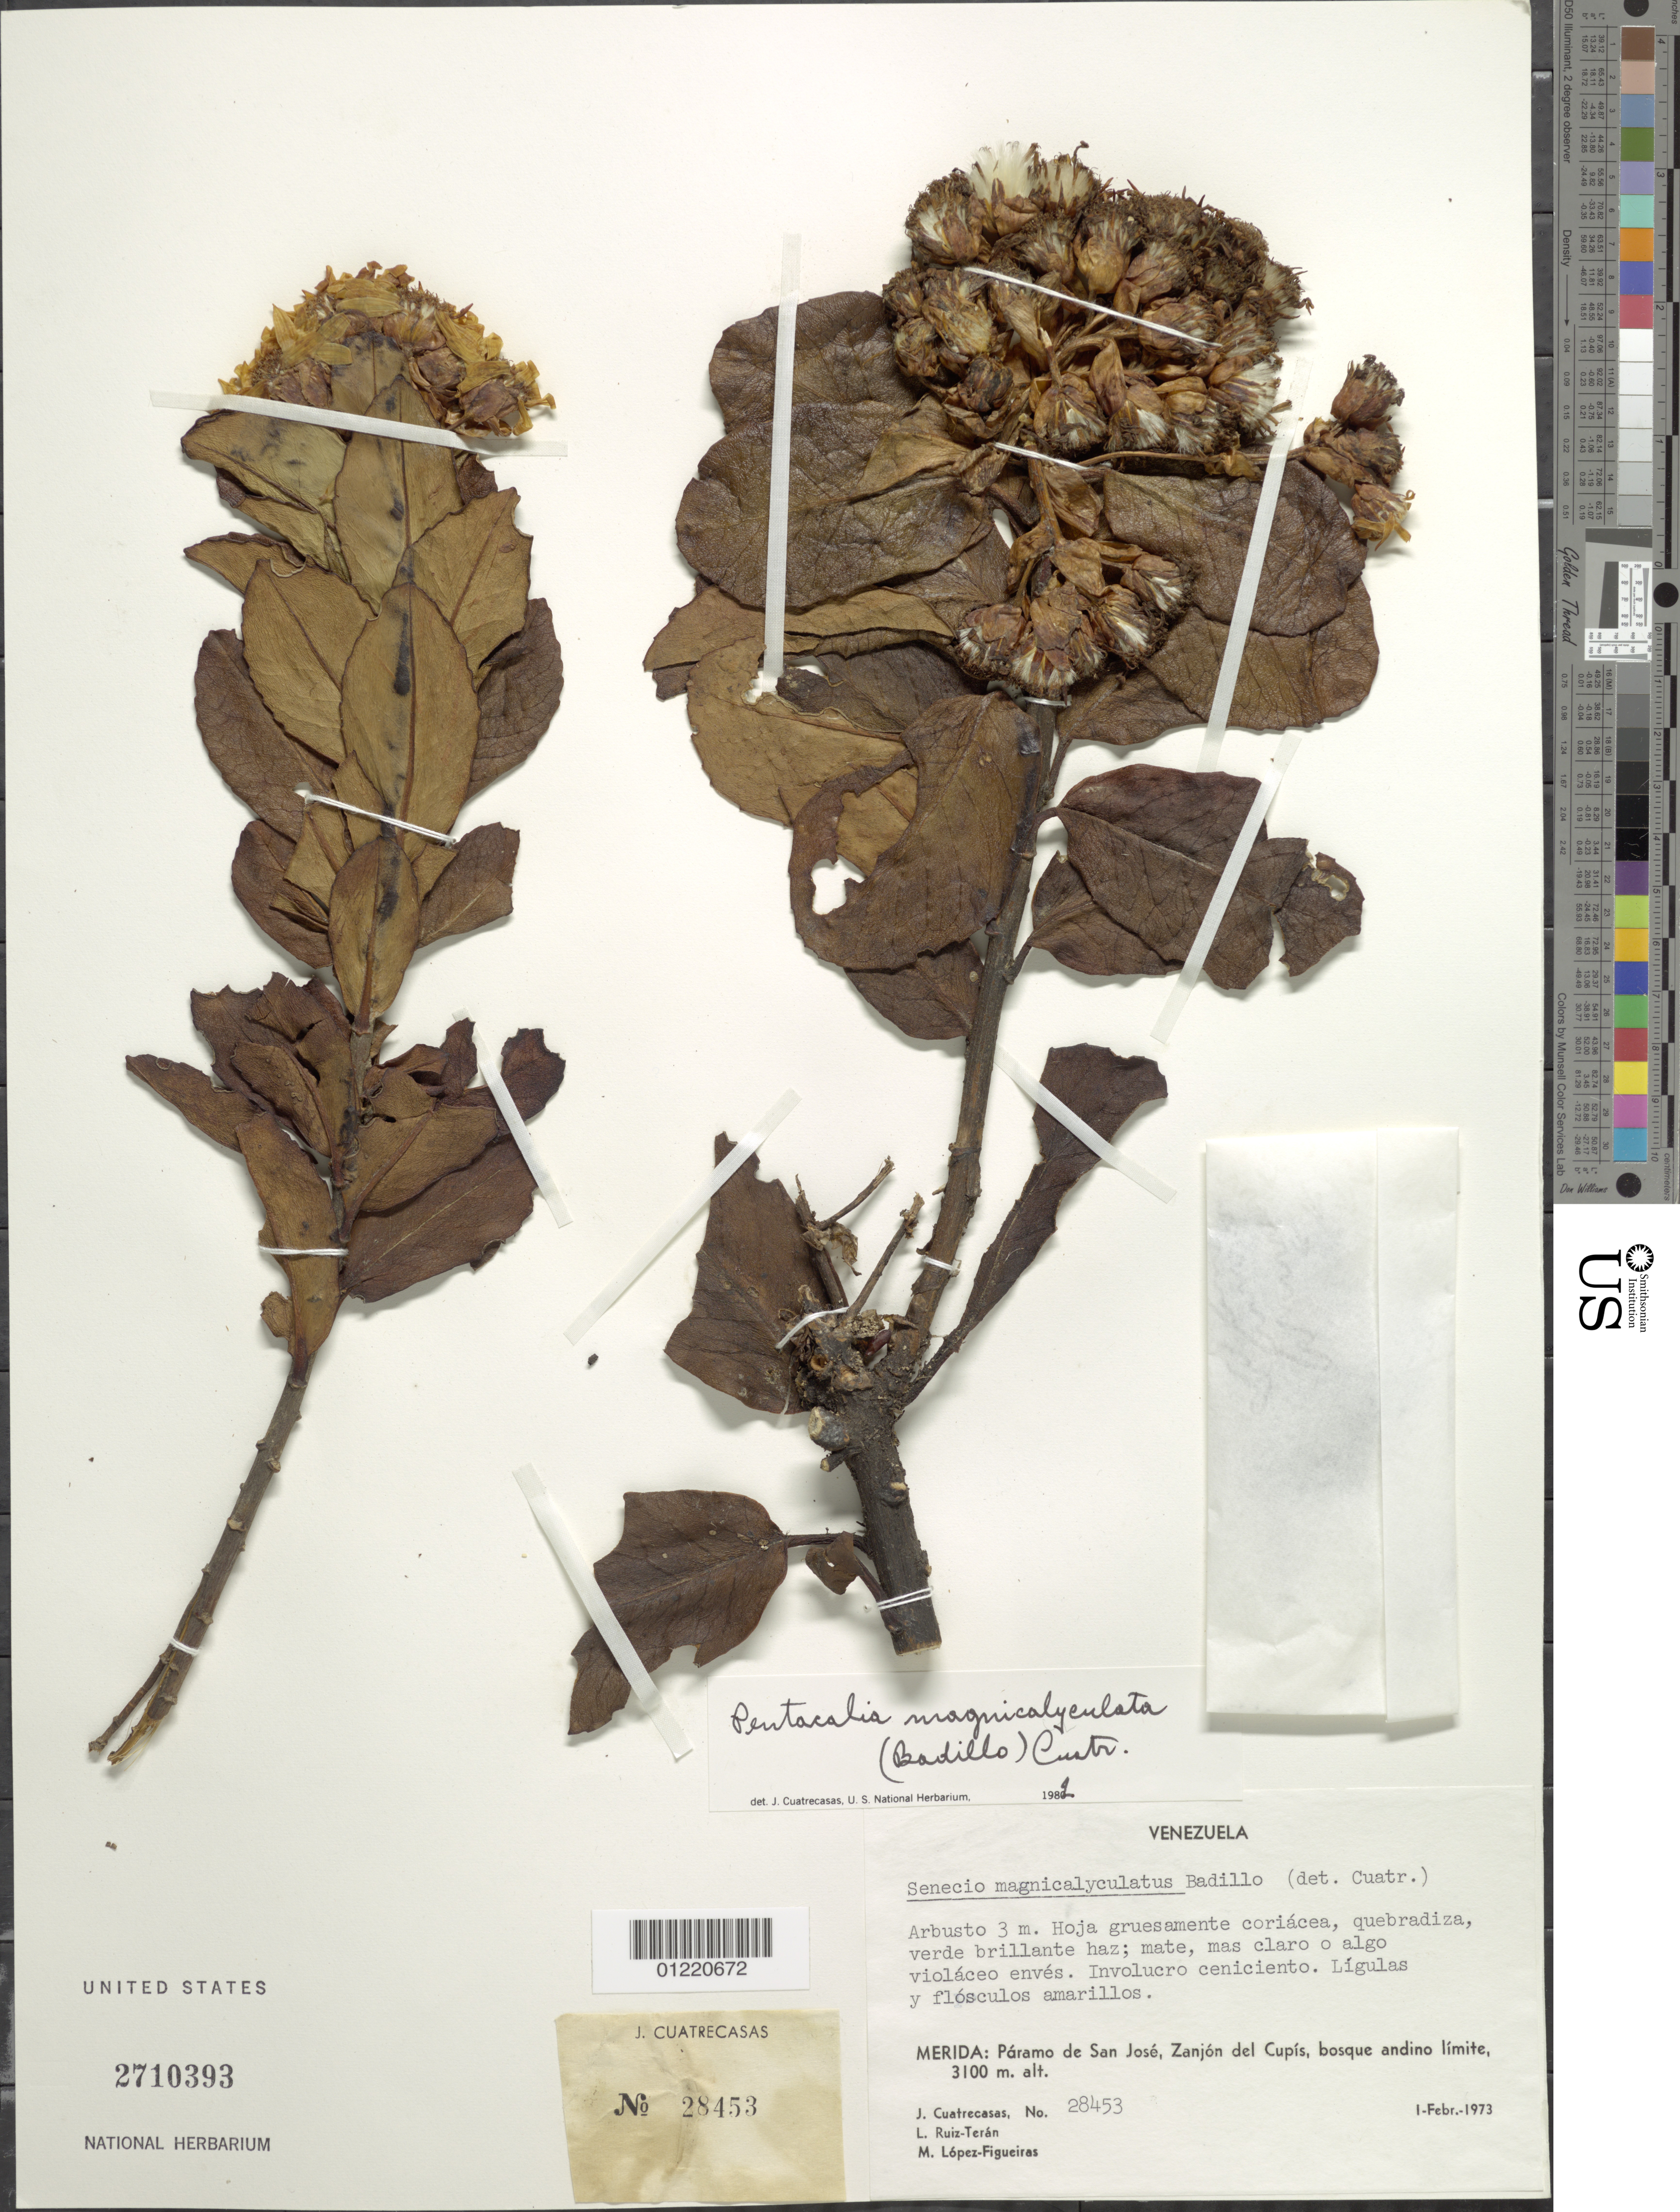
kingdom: Plantae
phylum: Tracheophyta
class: Magnoliopsida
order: Asterales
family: Asteraceae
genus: Pentacalia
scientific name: Pentacalia magnicalyculata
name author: (V.M. Badillo) Cuatrec.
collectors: J. Cuatrecasas, L. E. Ruíz-Terán & M. López Figueiras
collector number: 28453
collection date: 1973-02-01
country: Venezuela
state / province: Mérida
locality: Paramo de San Jose, Zanjon del Cupis, bosque andino limite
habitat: Paramo, bosque andino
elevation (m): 3100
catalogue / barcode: US 2710393